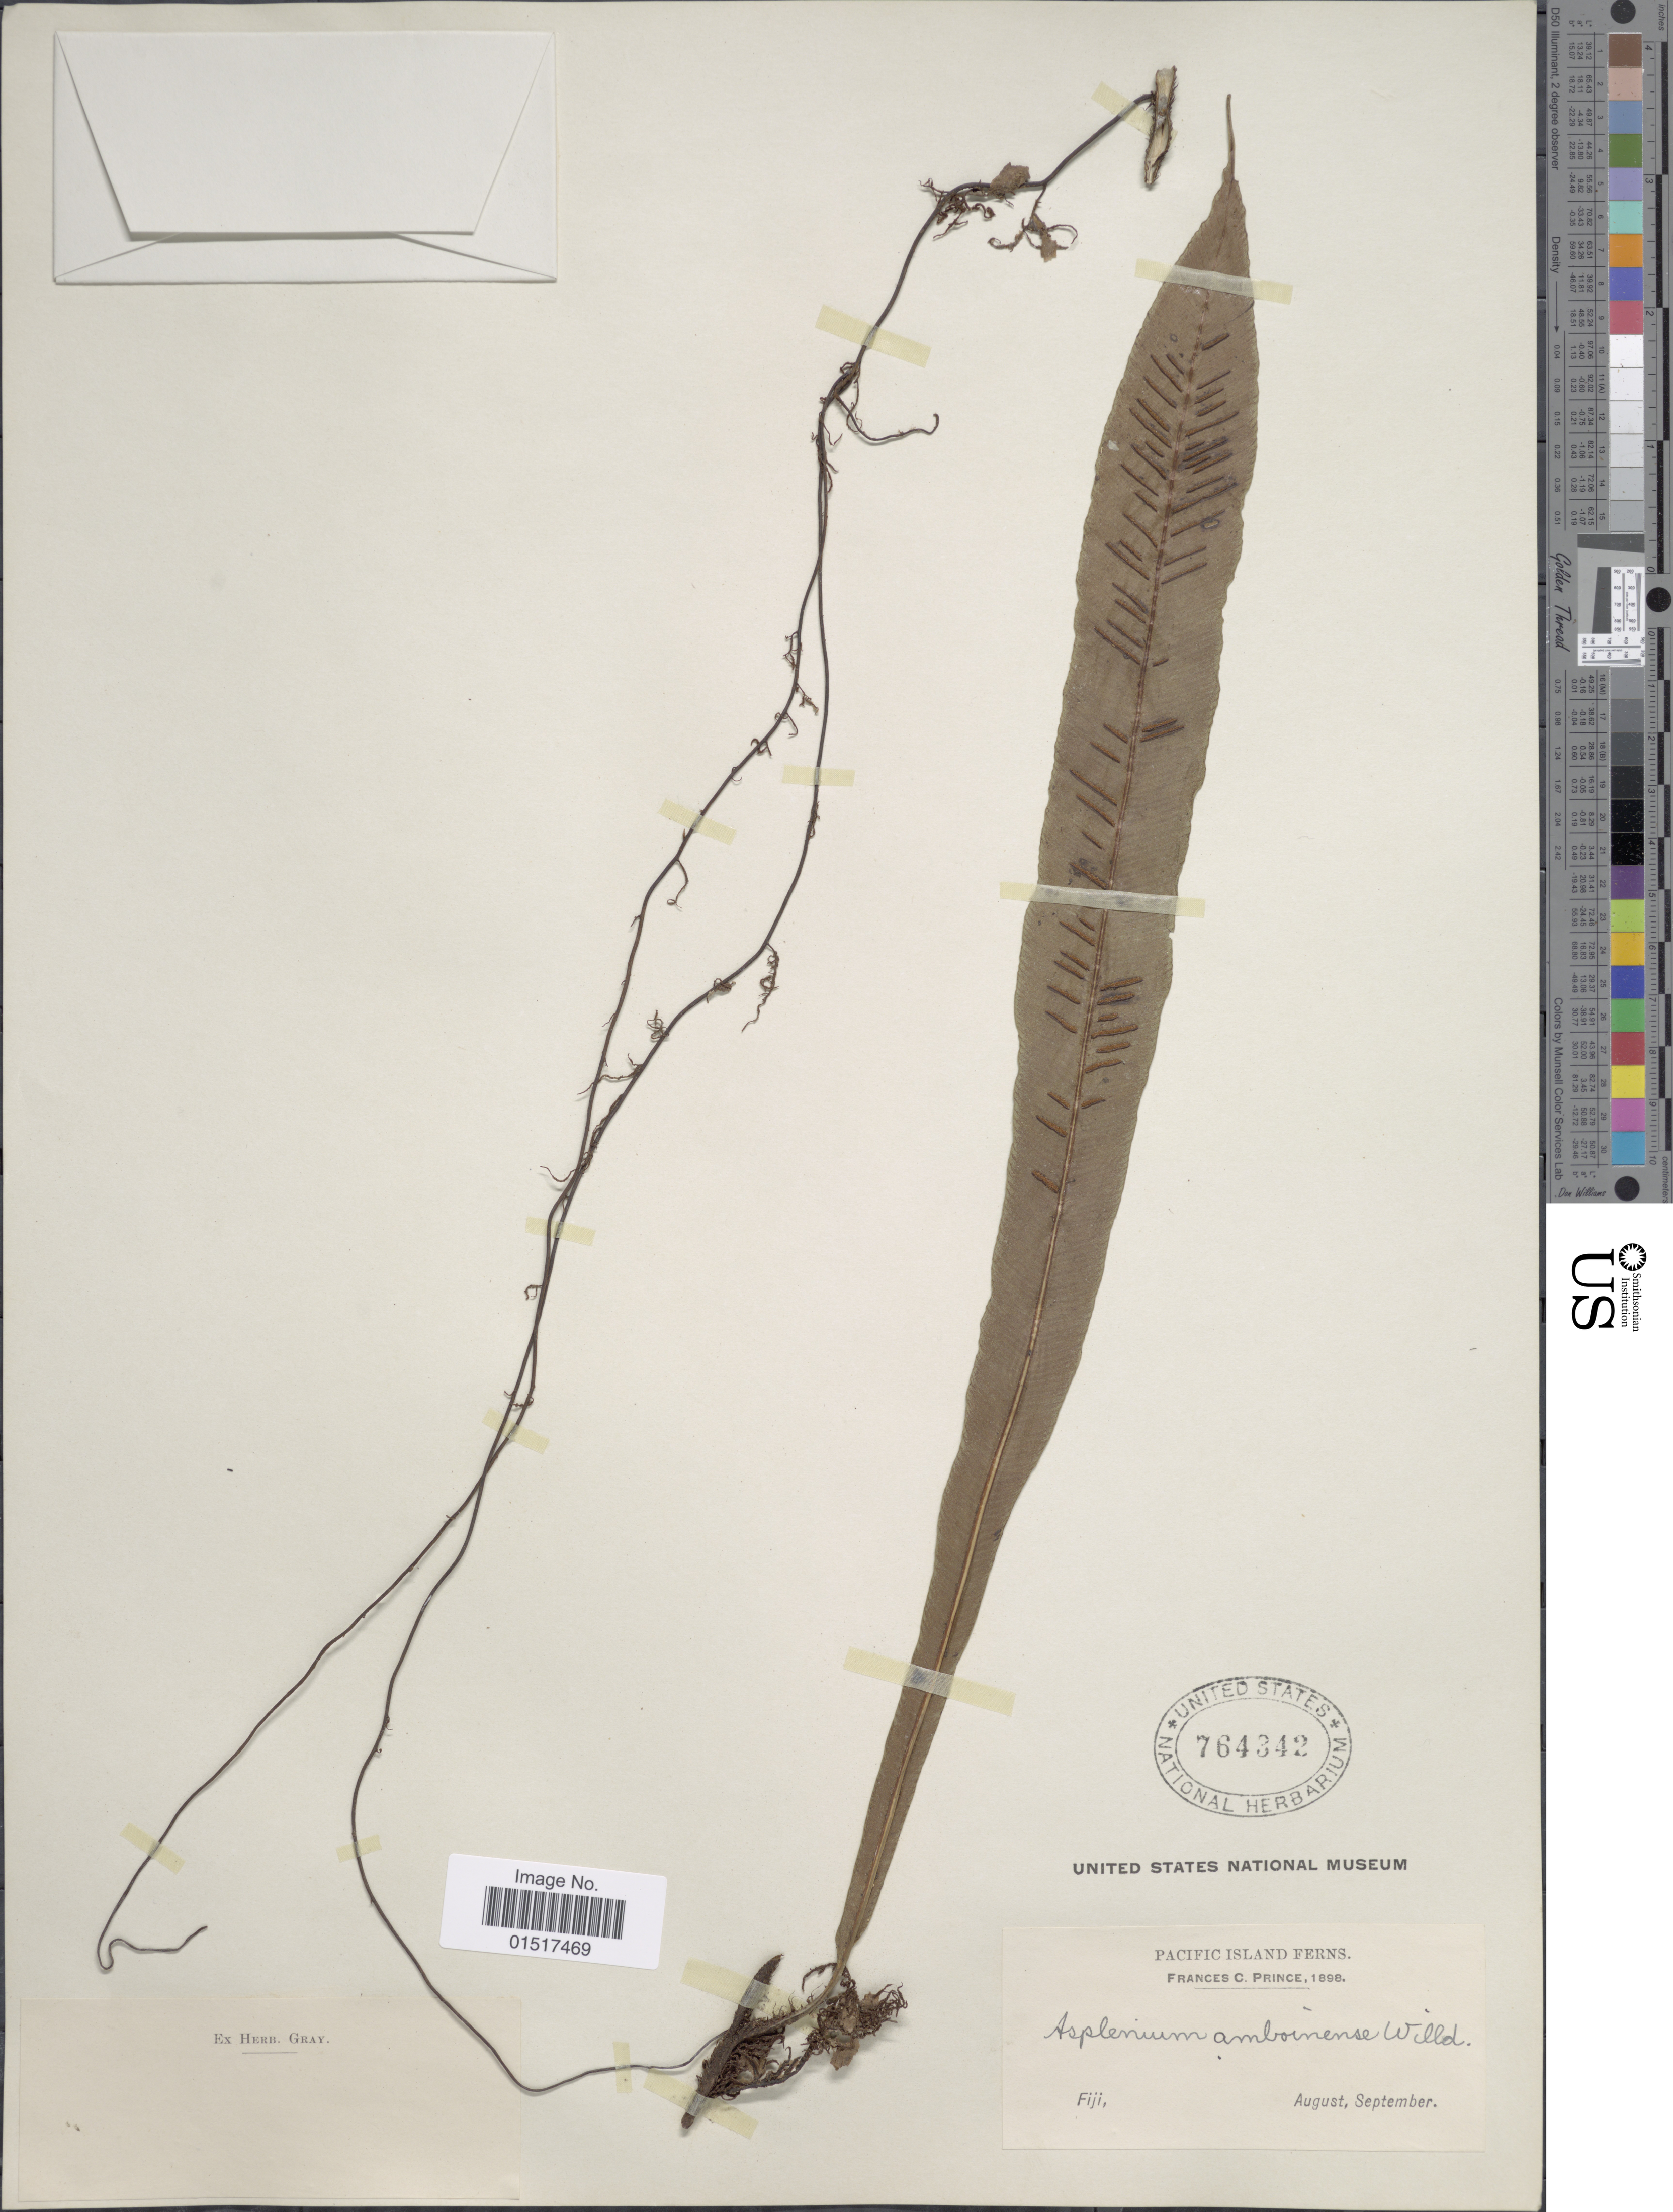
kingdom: Plantae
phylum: Tracheophyta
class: Polypodiopsida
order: Polypodiales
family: Aspleniaceae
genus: Asplenium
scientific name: Asplenium amboinense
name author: Willd.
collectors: F. Prince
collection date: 1898-08/1898-09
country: Fiji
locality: Pacific islands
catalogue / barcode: US 764342